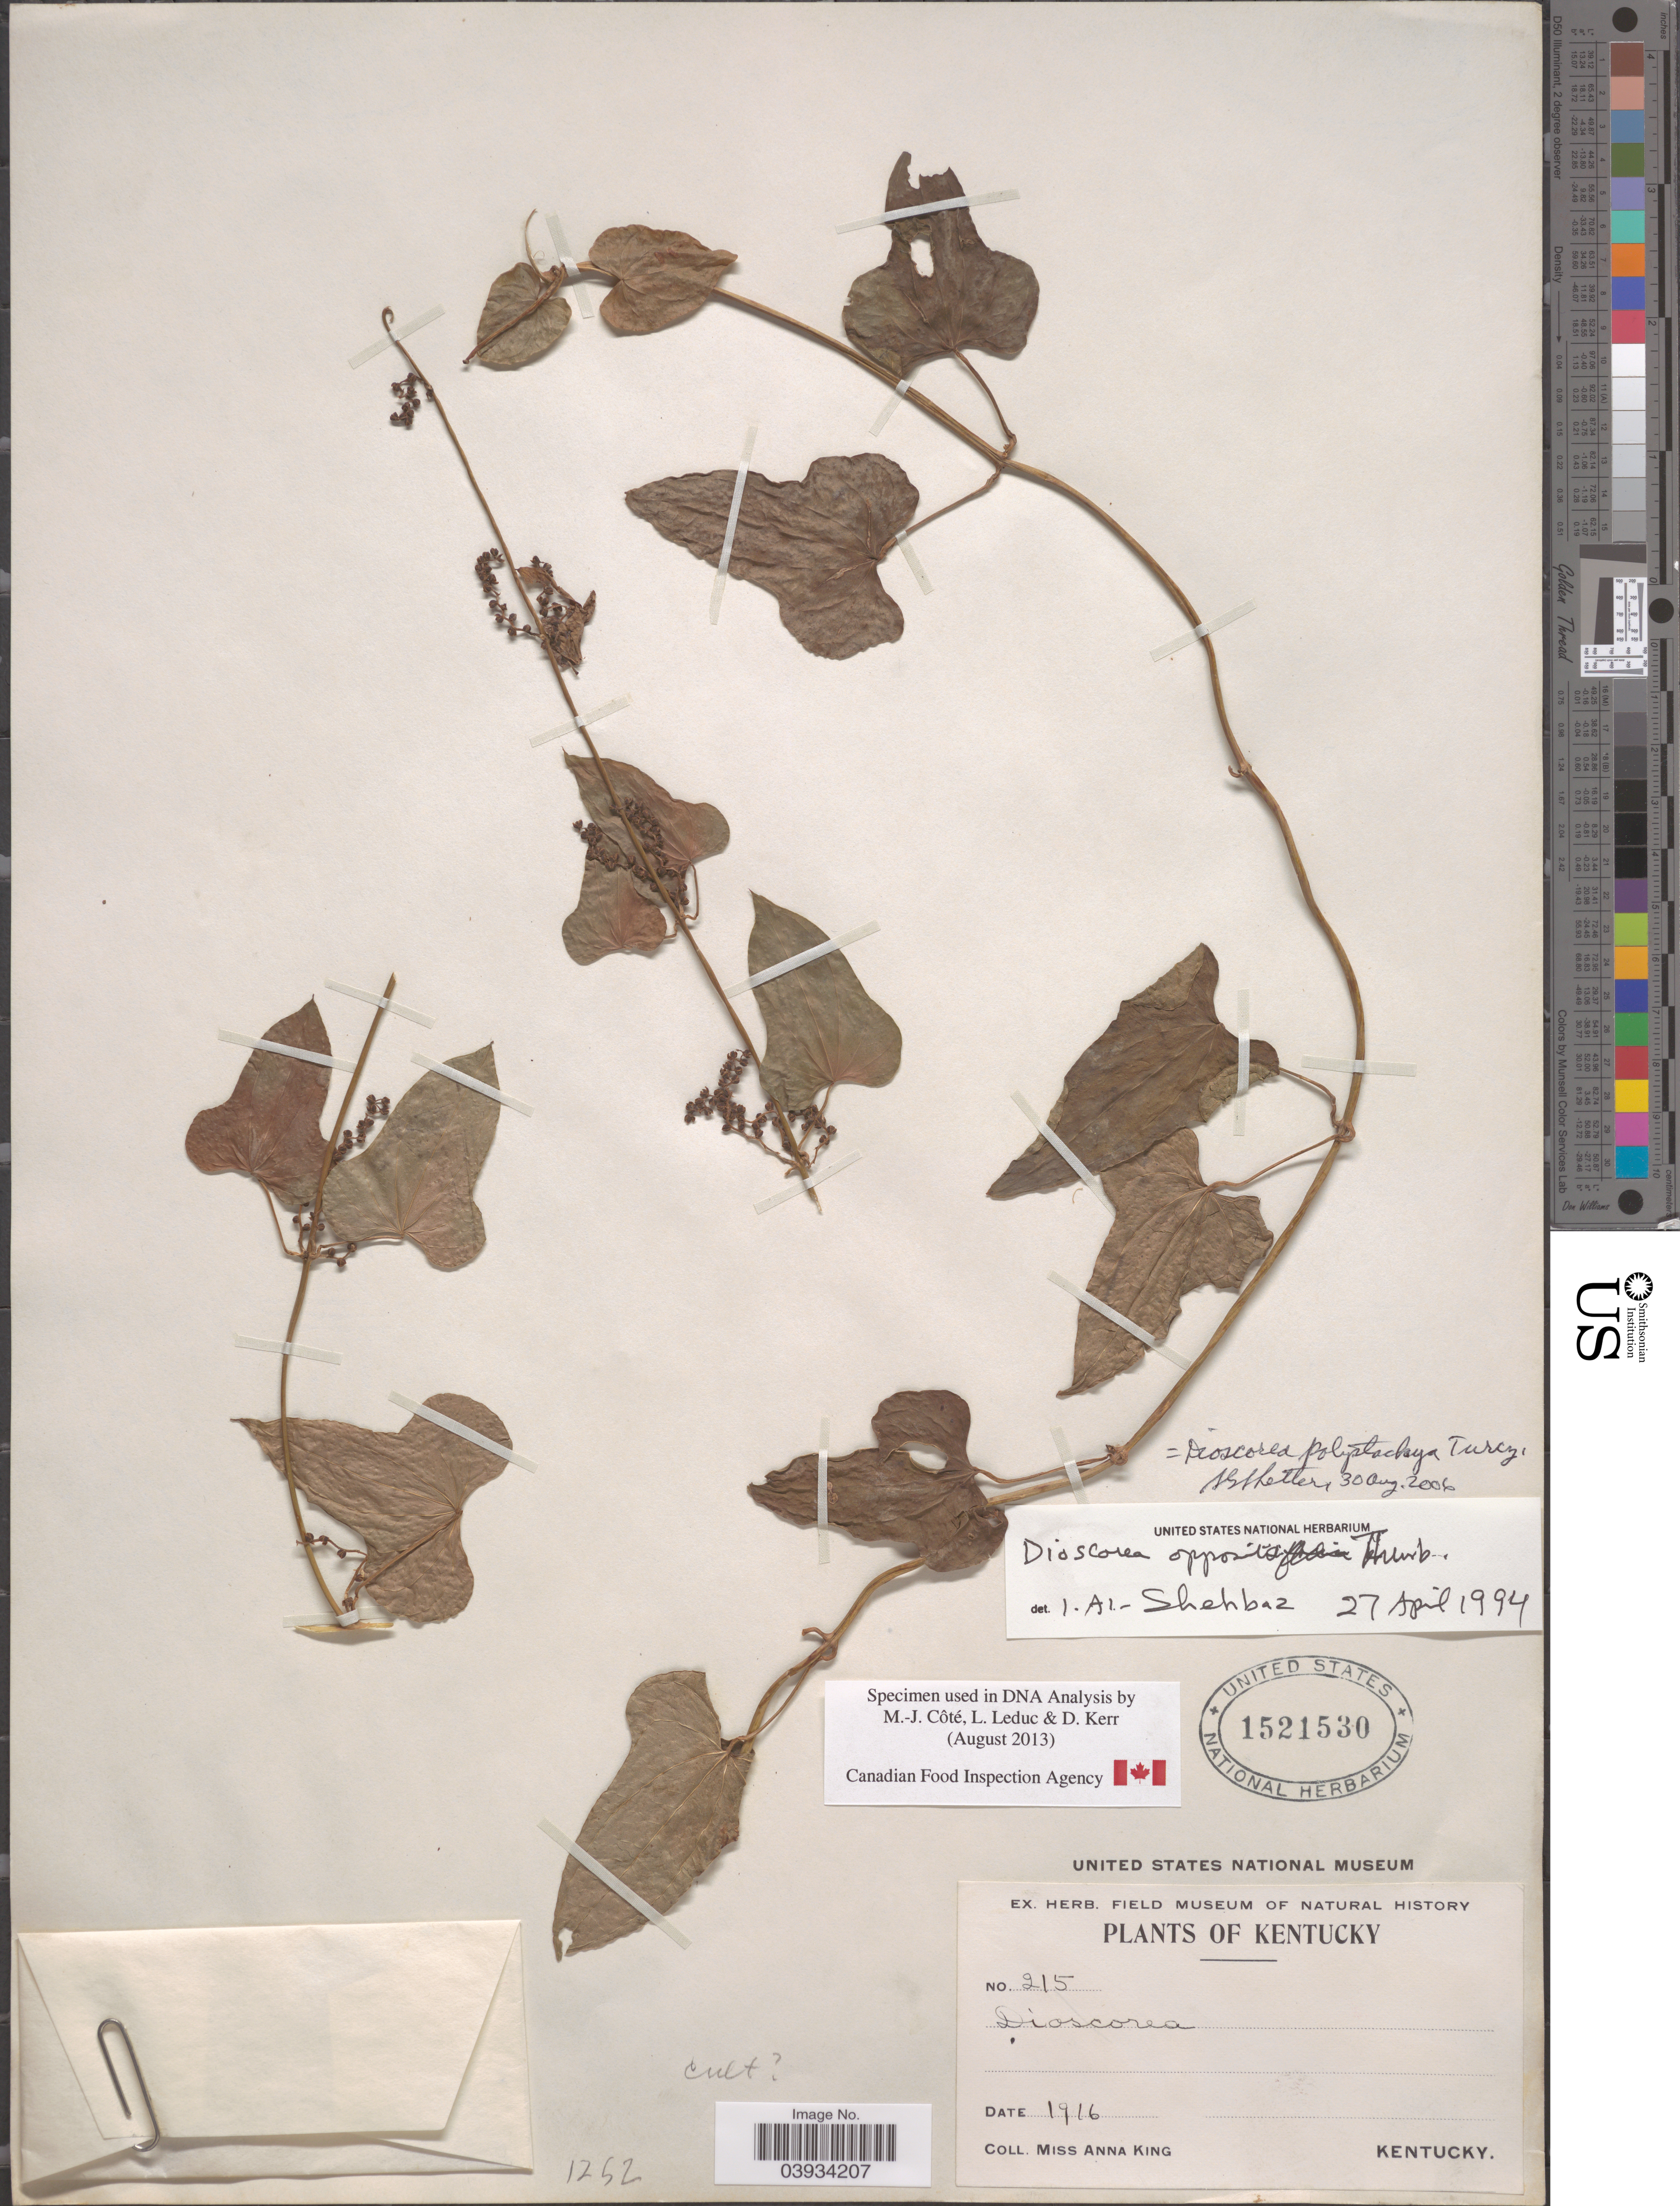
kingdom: Plantae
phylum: Tracheophyta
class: Liliopsida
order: Dioscoreales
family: Dioscoreaceae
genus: Dioscorea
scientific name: Dioscorea polystachya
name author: Turcz.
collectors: A. King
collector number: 215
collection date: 1916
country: United States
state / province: Kentucky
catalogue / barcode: US 1521530